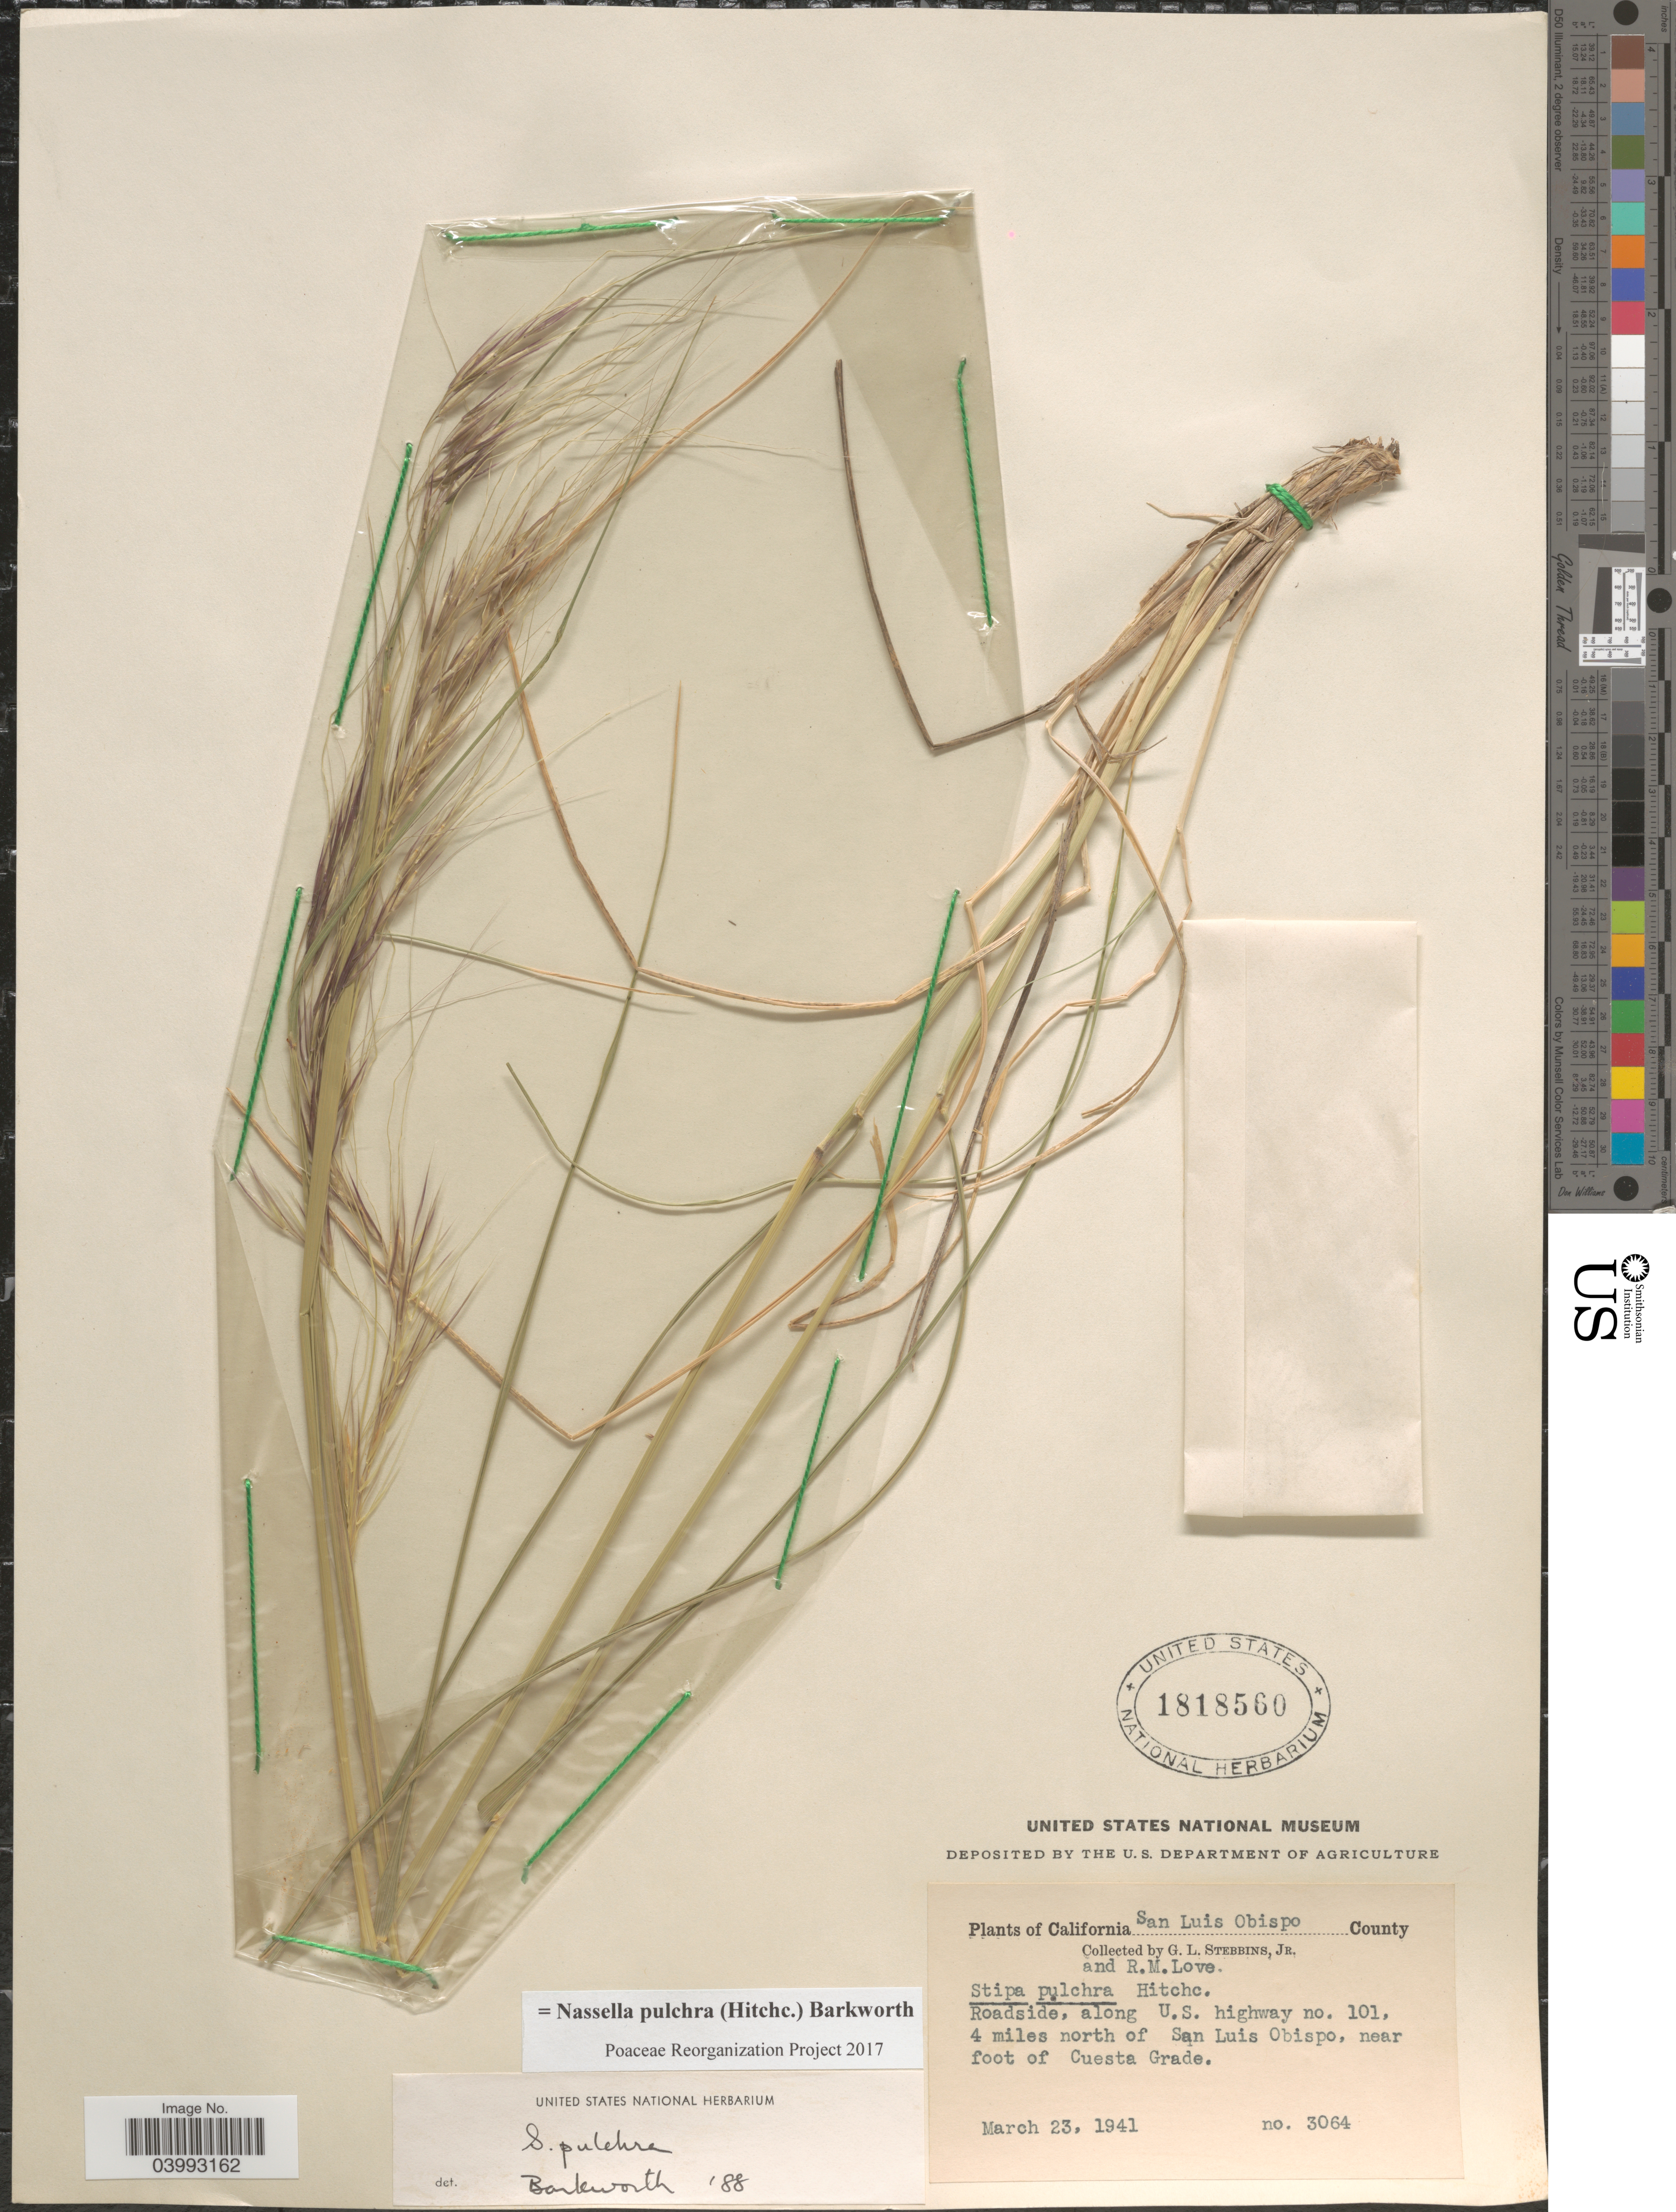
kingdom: Plantae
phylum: Tracheophyta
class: Liliopsida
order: Poales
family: Poaceae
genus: Nassella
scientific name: Nassella pulchra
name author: (Hitchc.) Barkworth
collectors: G. L. Stebbins & R. M. Love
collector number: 3064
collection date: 1941-03-23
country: United States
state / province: California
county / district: San Luis Obispo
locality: San Luis Obispo. Roadside, along U.S. highway no. 101, 4 miles north of San Luis Obispo, near foot of Cuesta Grade.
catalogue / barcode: US 1818560